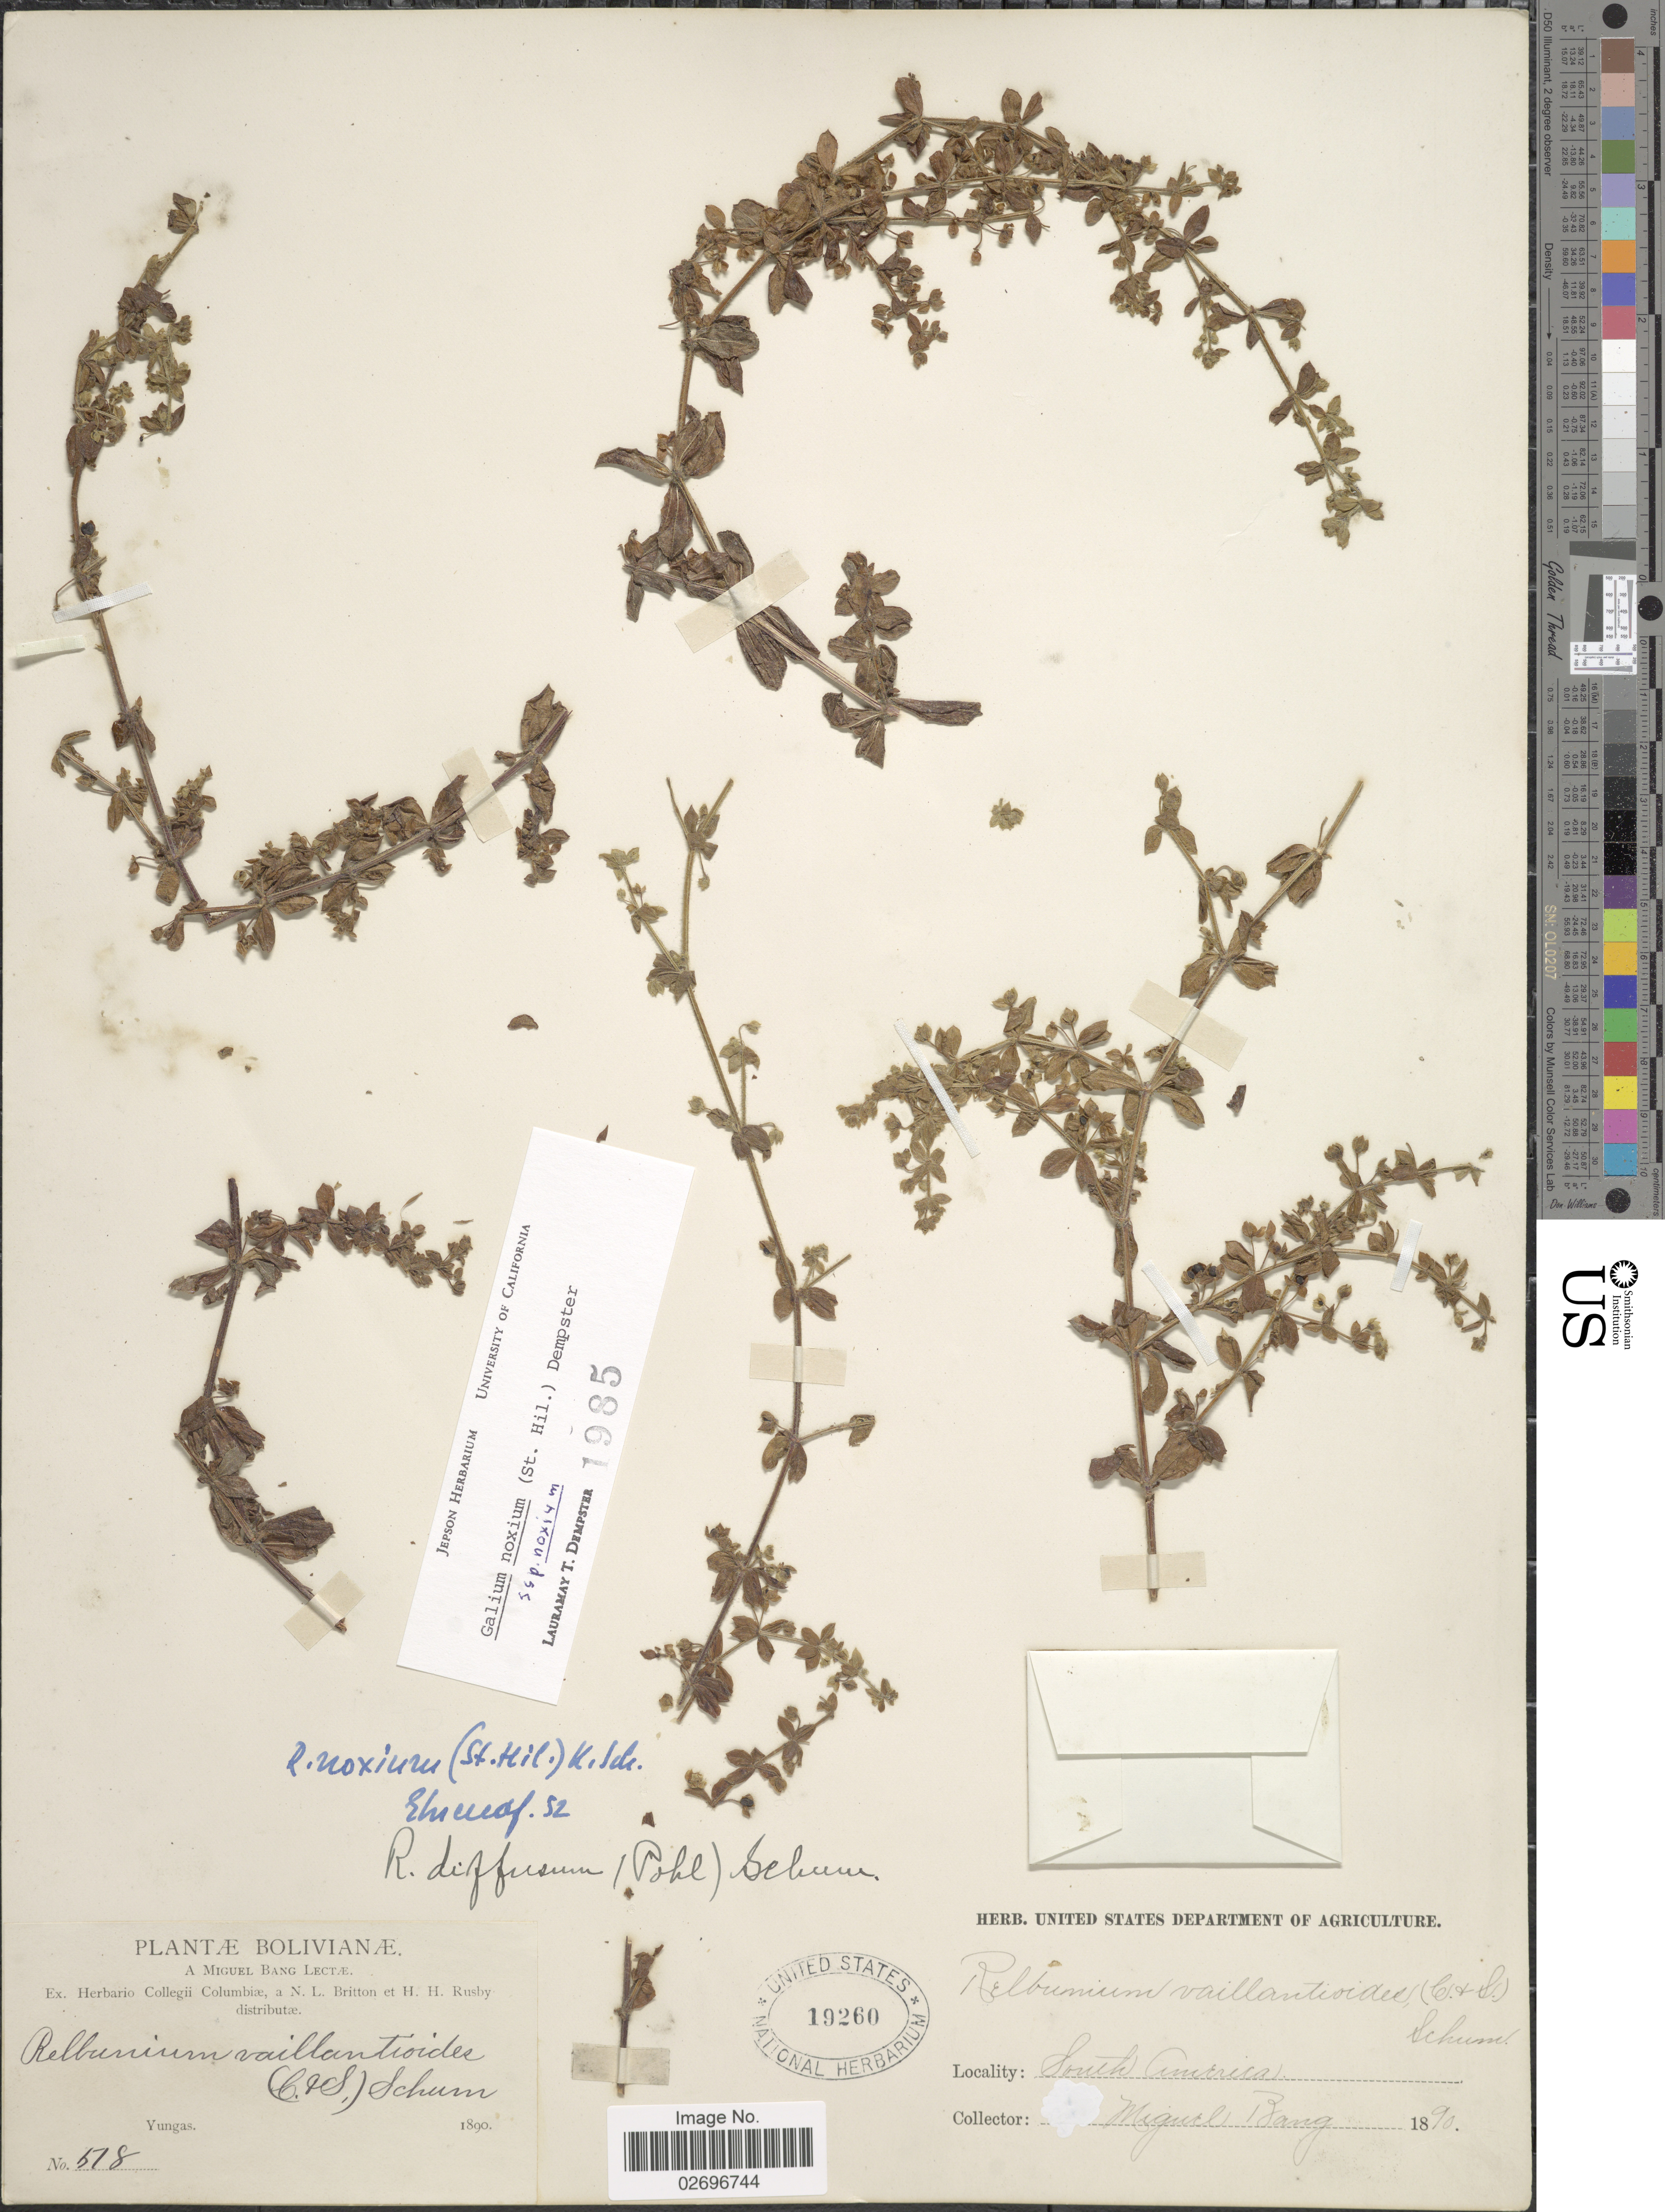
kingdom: Plantae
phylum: Tracheophyta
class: Magnoliopsida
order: Gentianales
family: Rubiaceae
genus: Galium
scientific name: Galium noxium subsp. noxium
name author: (A. St.-Hil.) Dempster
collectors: M. Bang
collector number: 578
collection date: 1890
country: Bolivia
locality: Yungas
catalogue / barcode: US 19260